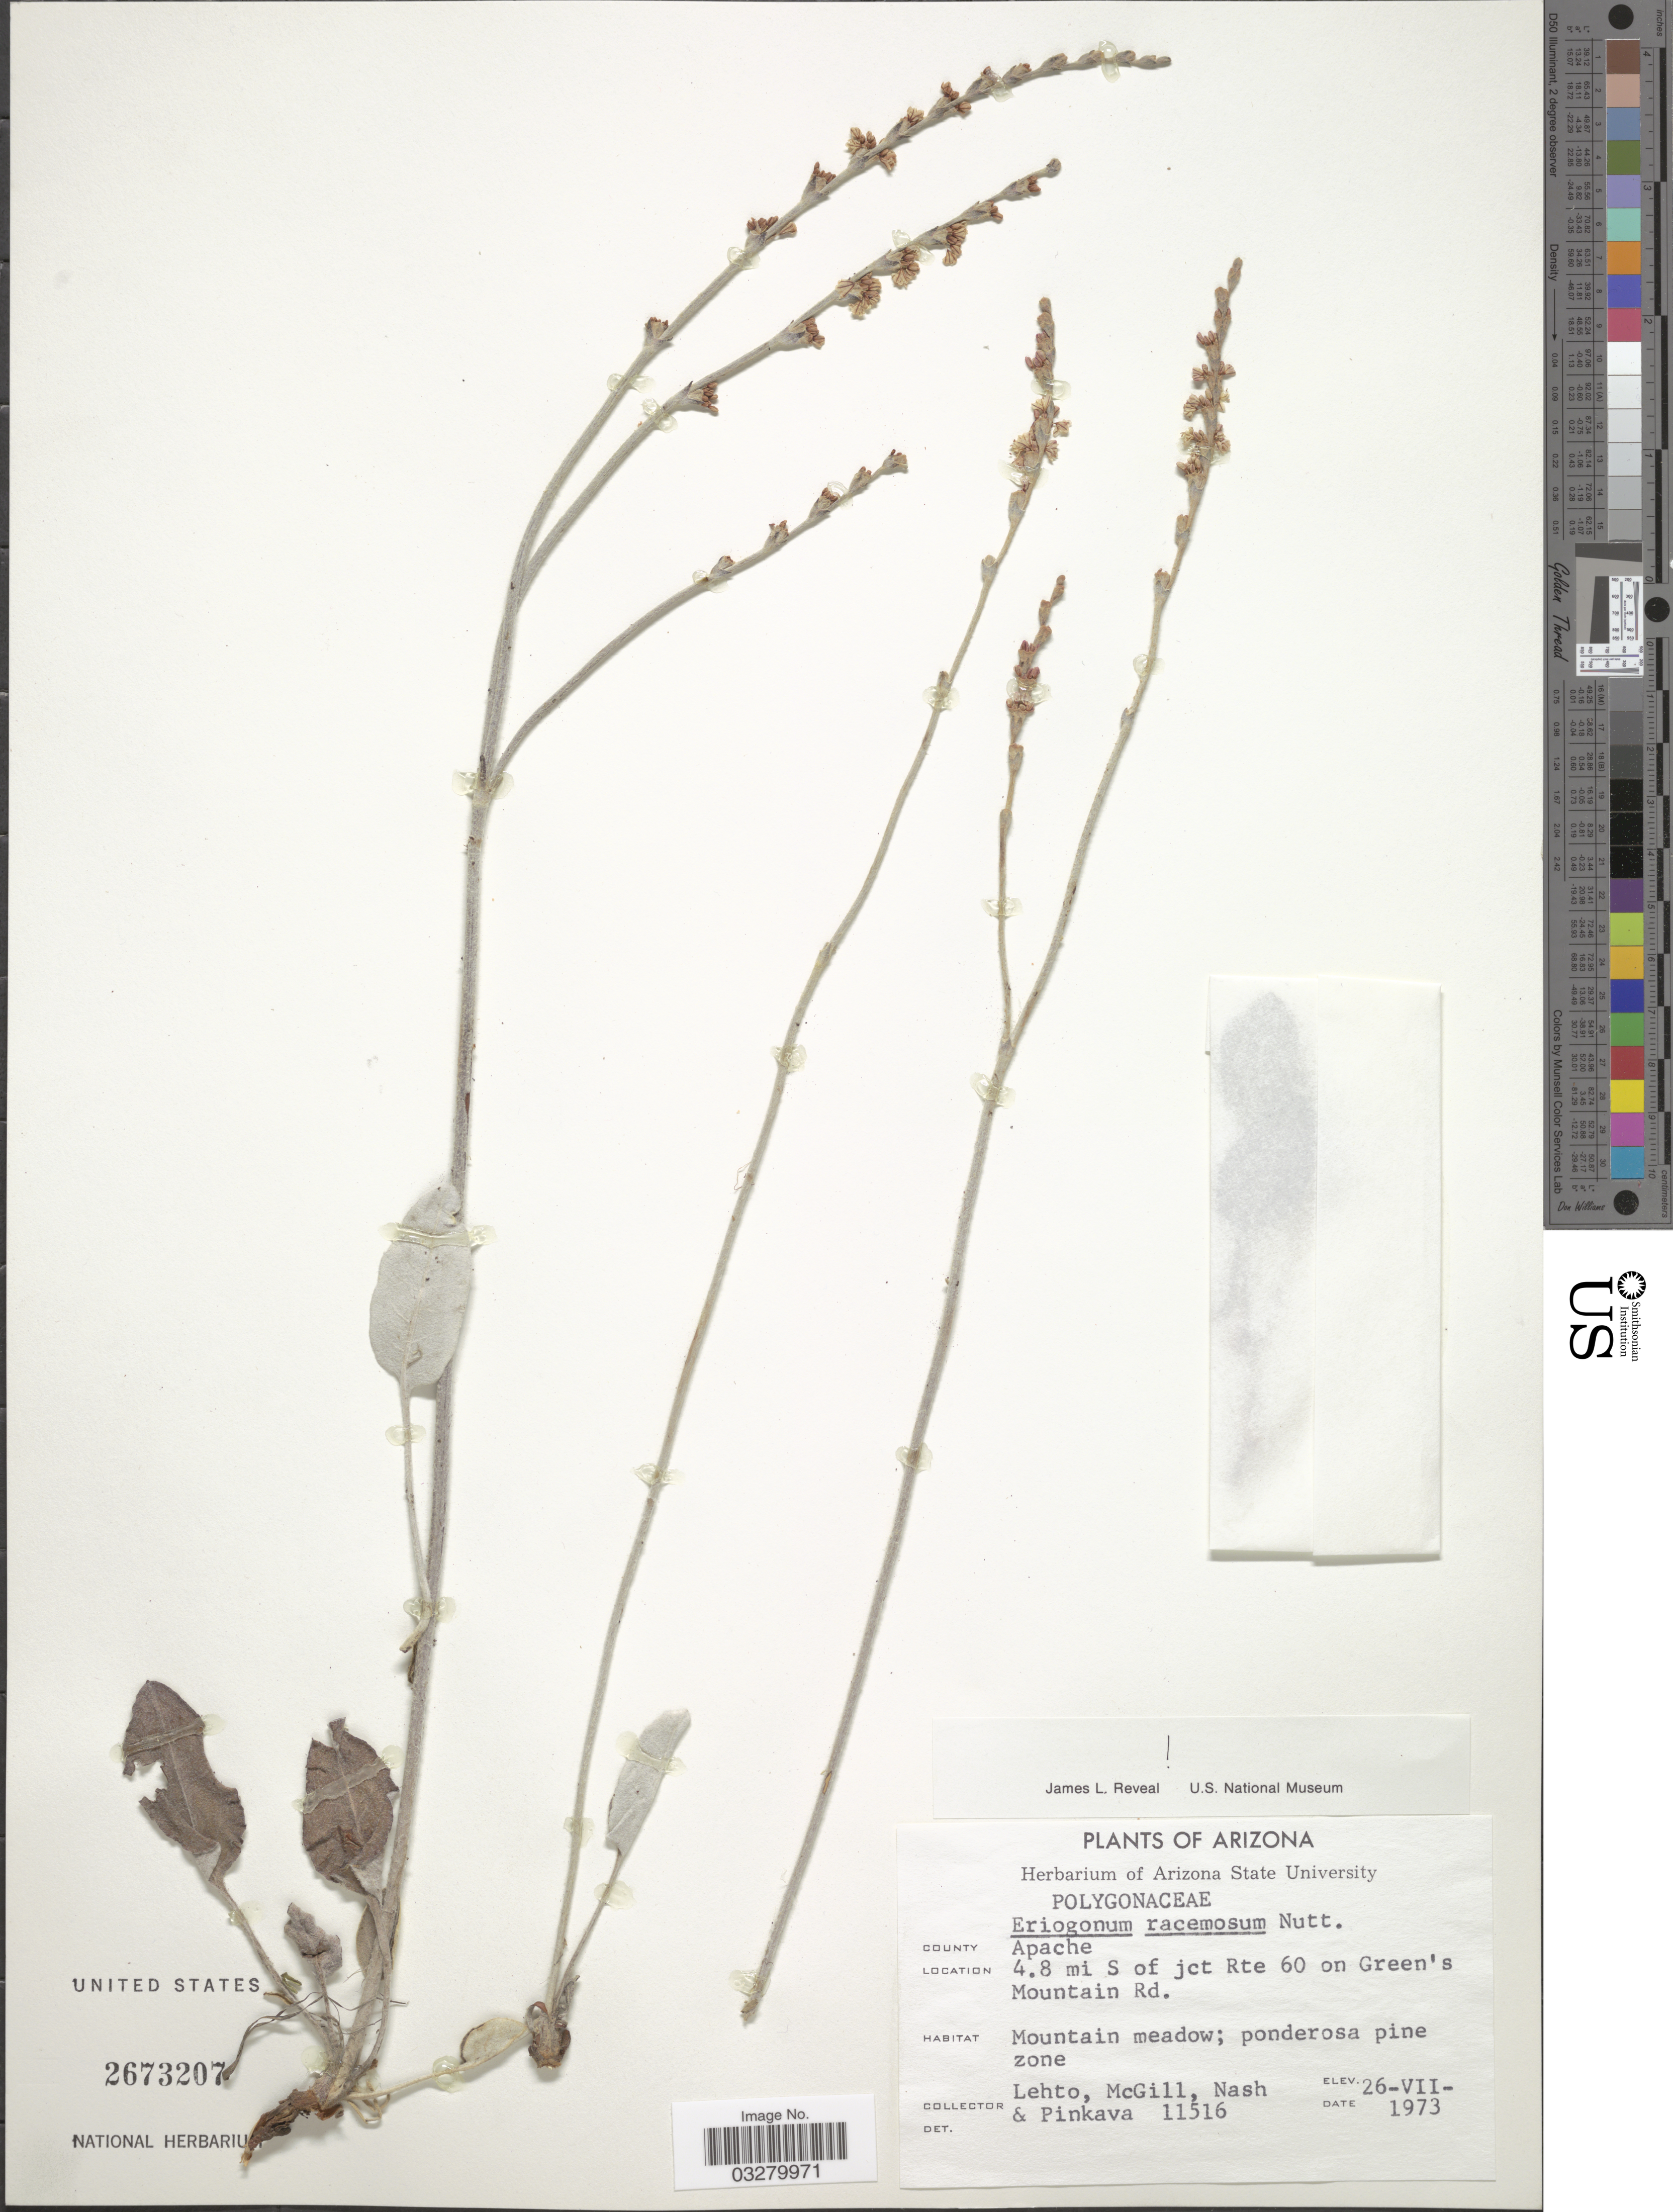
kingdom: Plantae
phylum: Tracheophyta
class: Magnoliopsida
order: Caryophyllales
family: Polygonaceae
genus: Eriogonum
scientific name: Eriogonum racemosum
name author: Nutt.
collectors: -. Lehto, -. McGill, -- Nash & -. Pinkava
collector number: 11516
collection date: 1973-07-26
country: United States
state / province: Arizona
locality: County Apache, 4.8 mi S of jct Rte 60 on Green's Mountain Rd.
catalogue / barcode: US 2673207